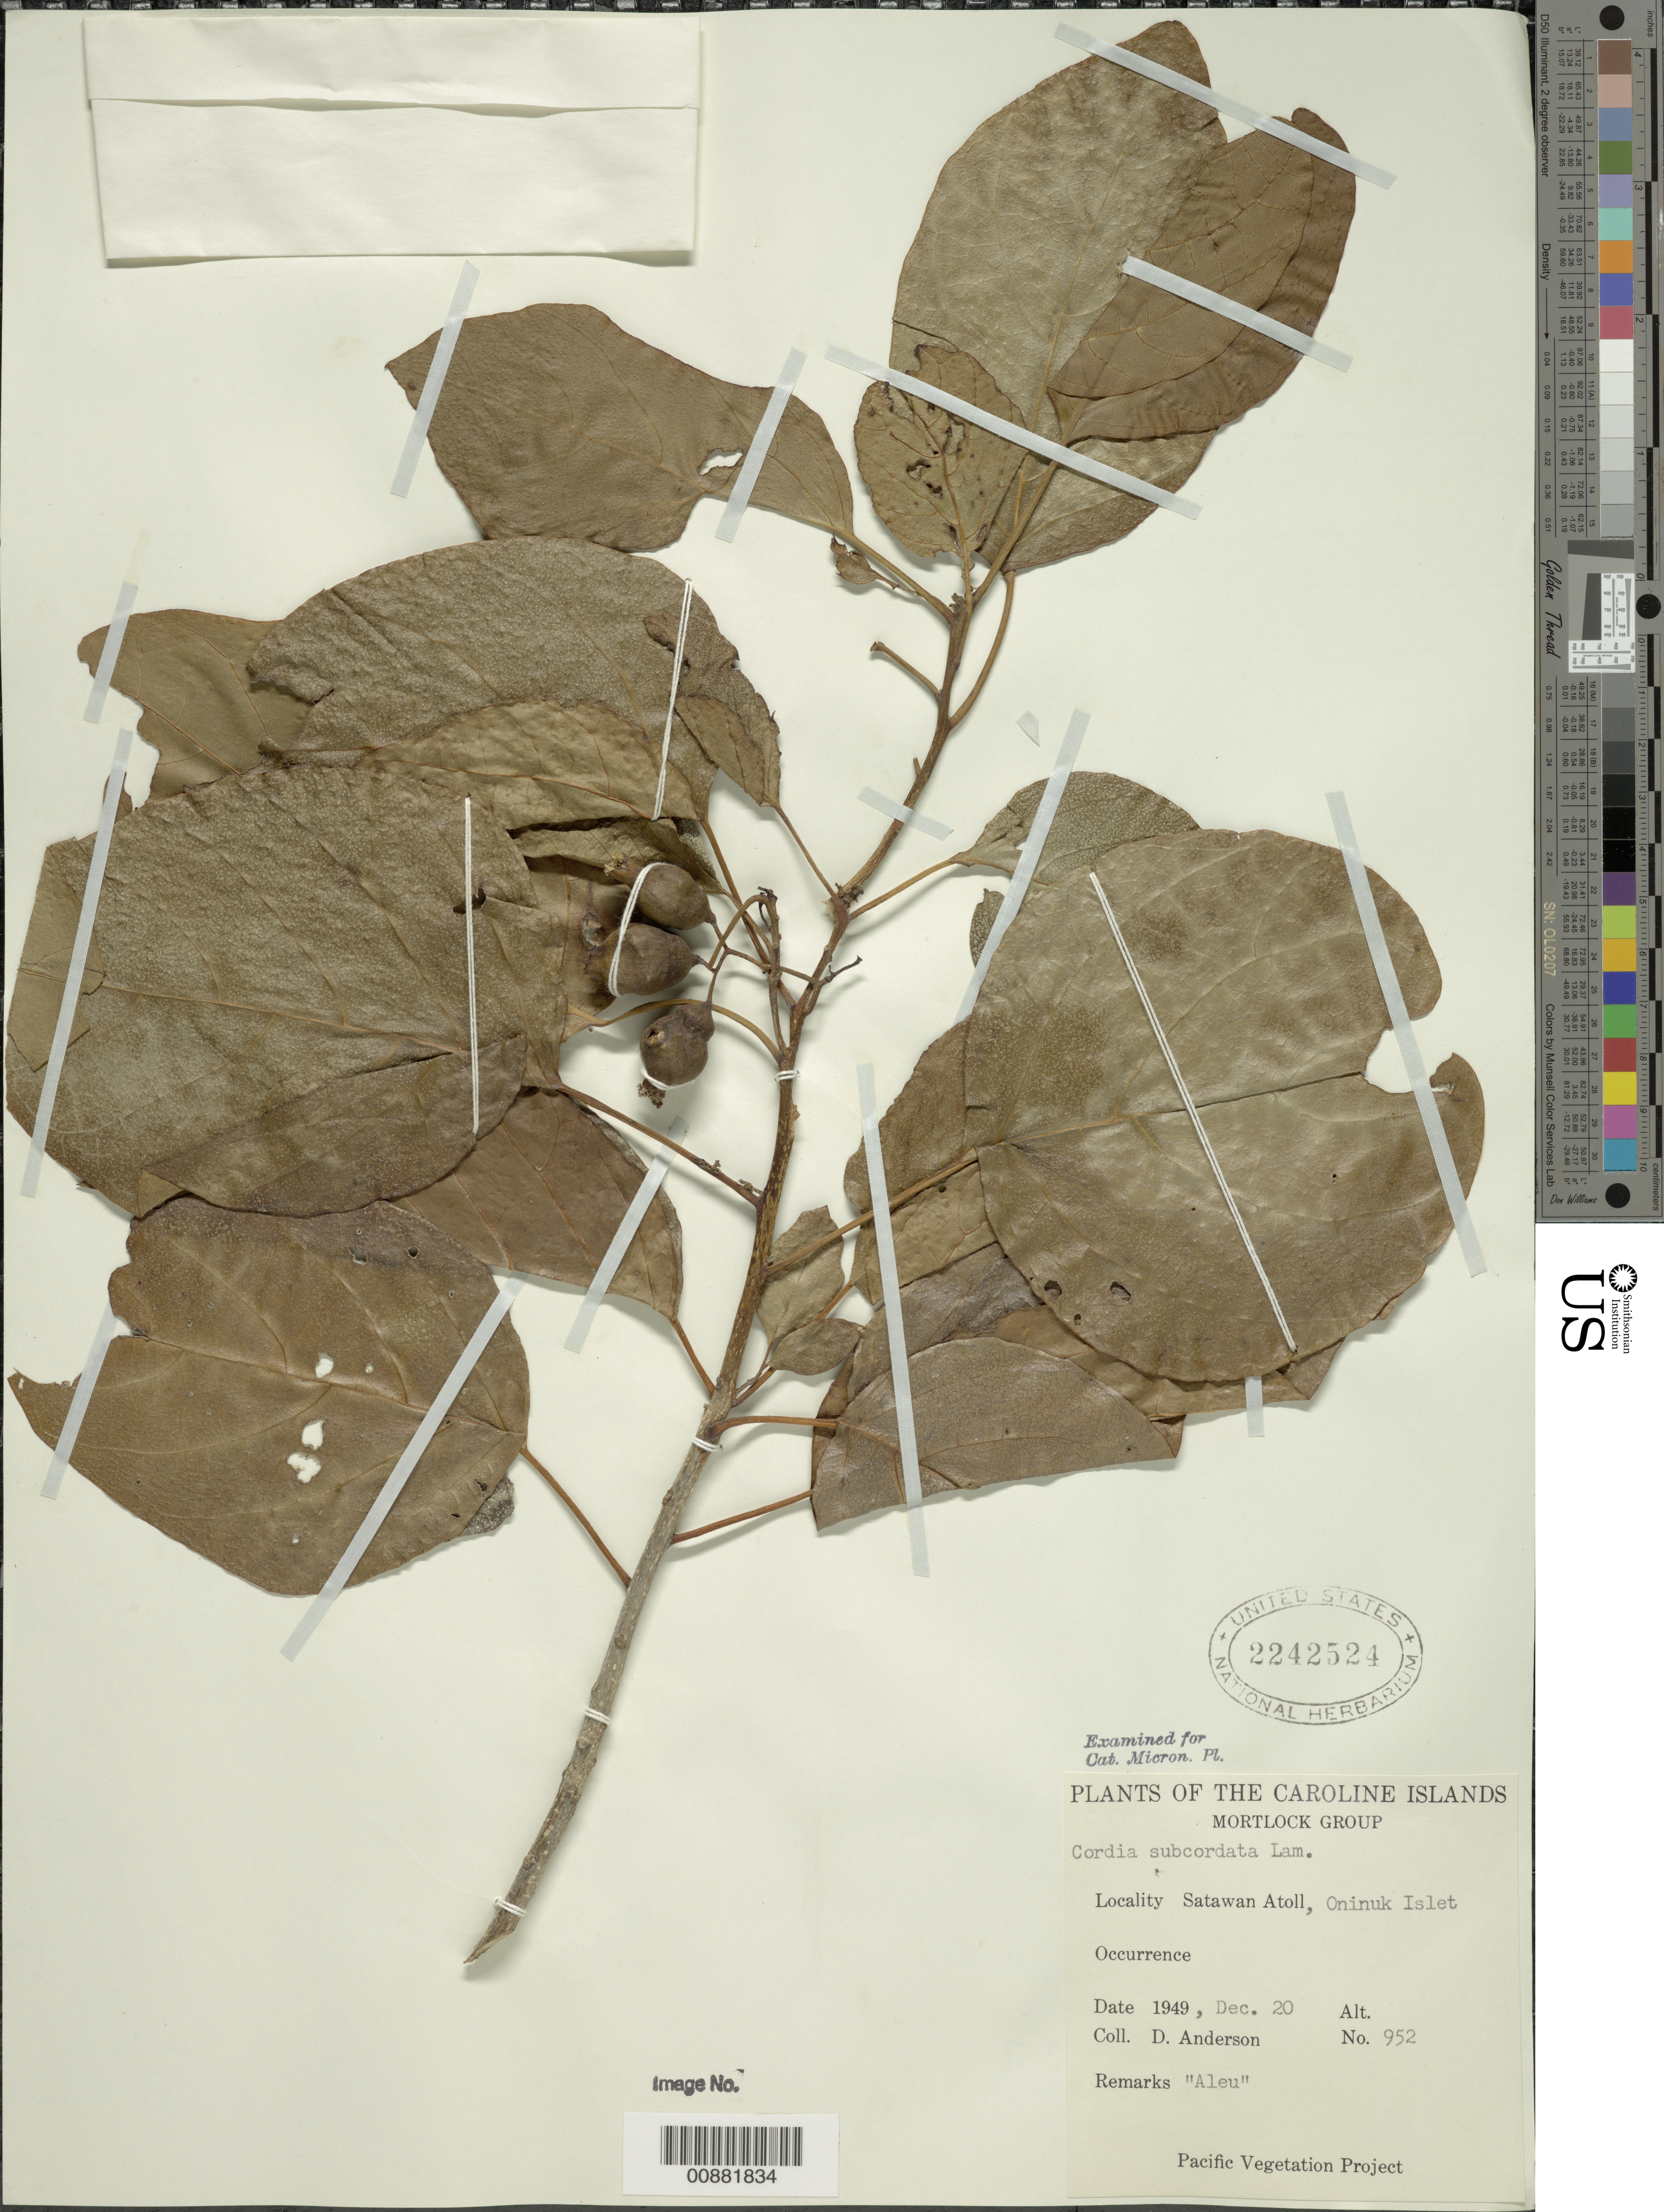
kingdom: Plantae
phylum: Tracheophyta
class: Magnoliopsida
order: Boraginales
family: Cordiaceae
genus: Cordia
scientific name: Cordia subcordata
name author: Lam.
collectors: D. Anderson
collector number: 952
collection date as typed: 20 Dec 1949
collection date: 1949-12-20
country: Micronesia, Federated States of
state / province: Truk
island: Satawan Atoll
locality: Oninuk Islet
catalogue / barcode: US 2242524